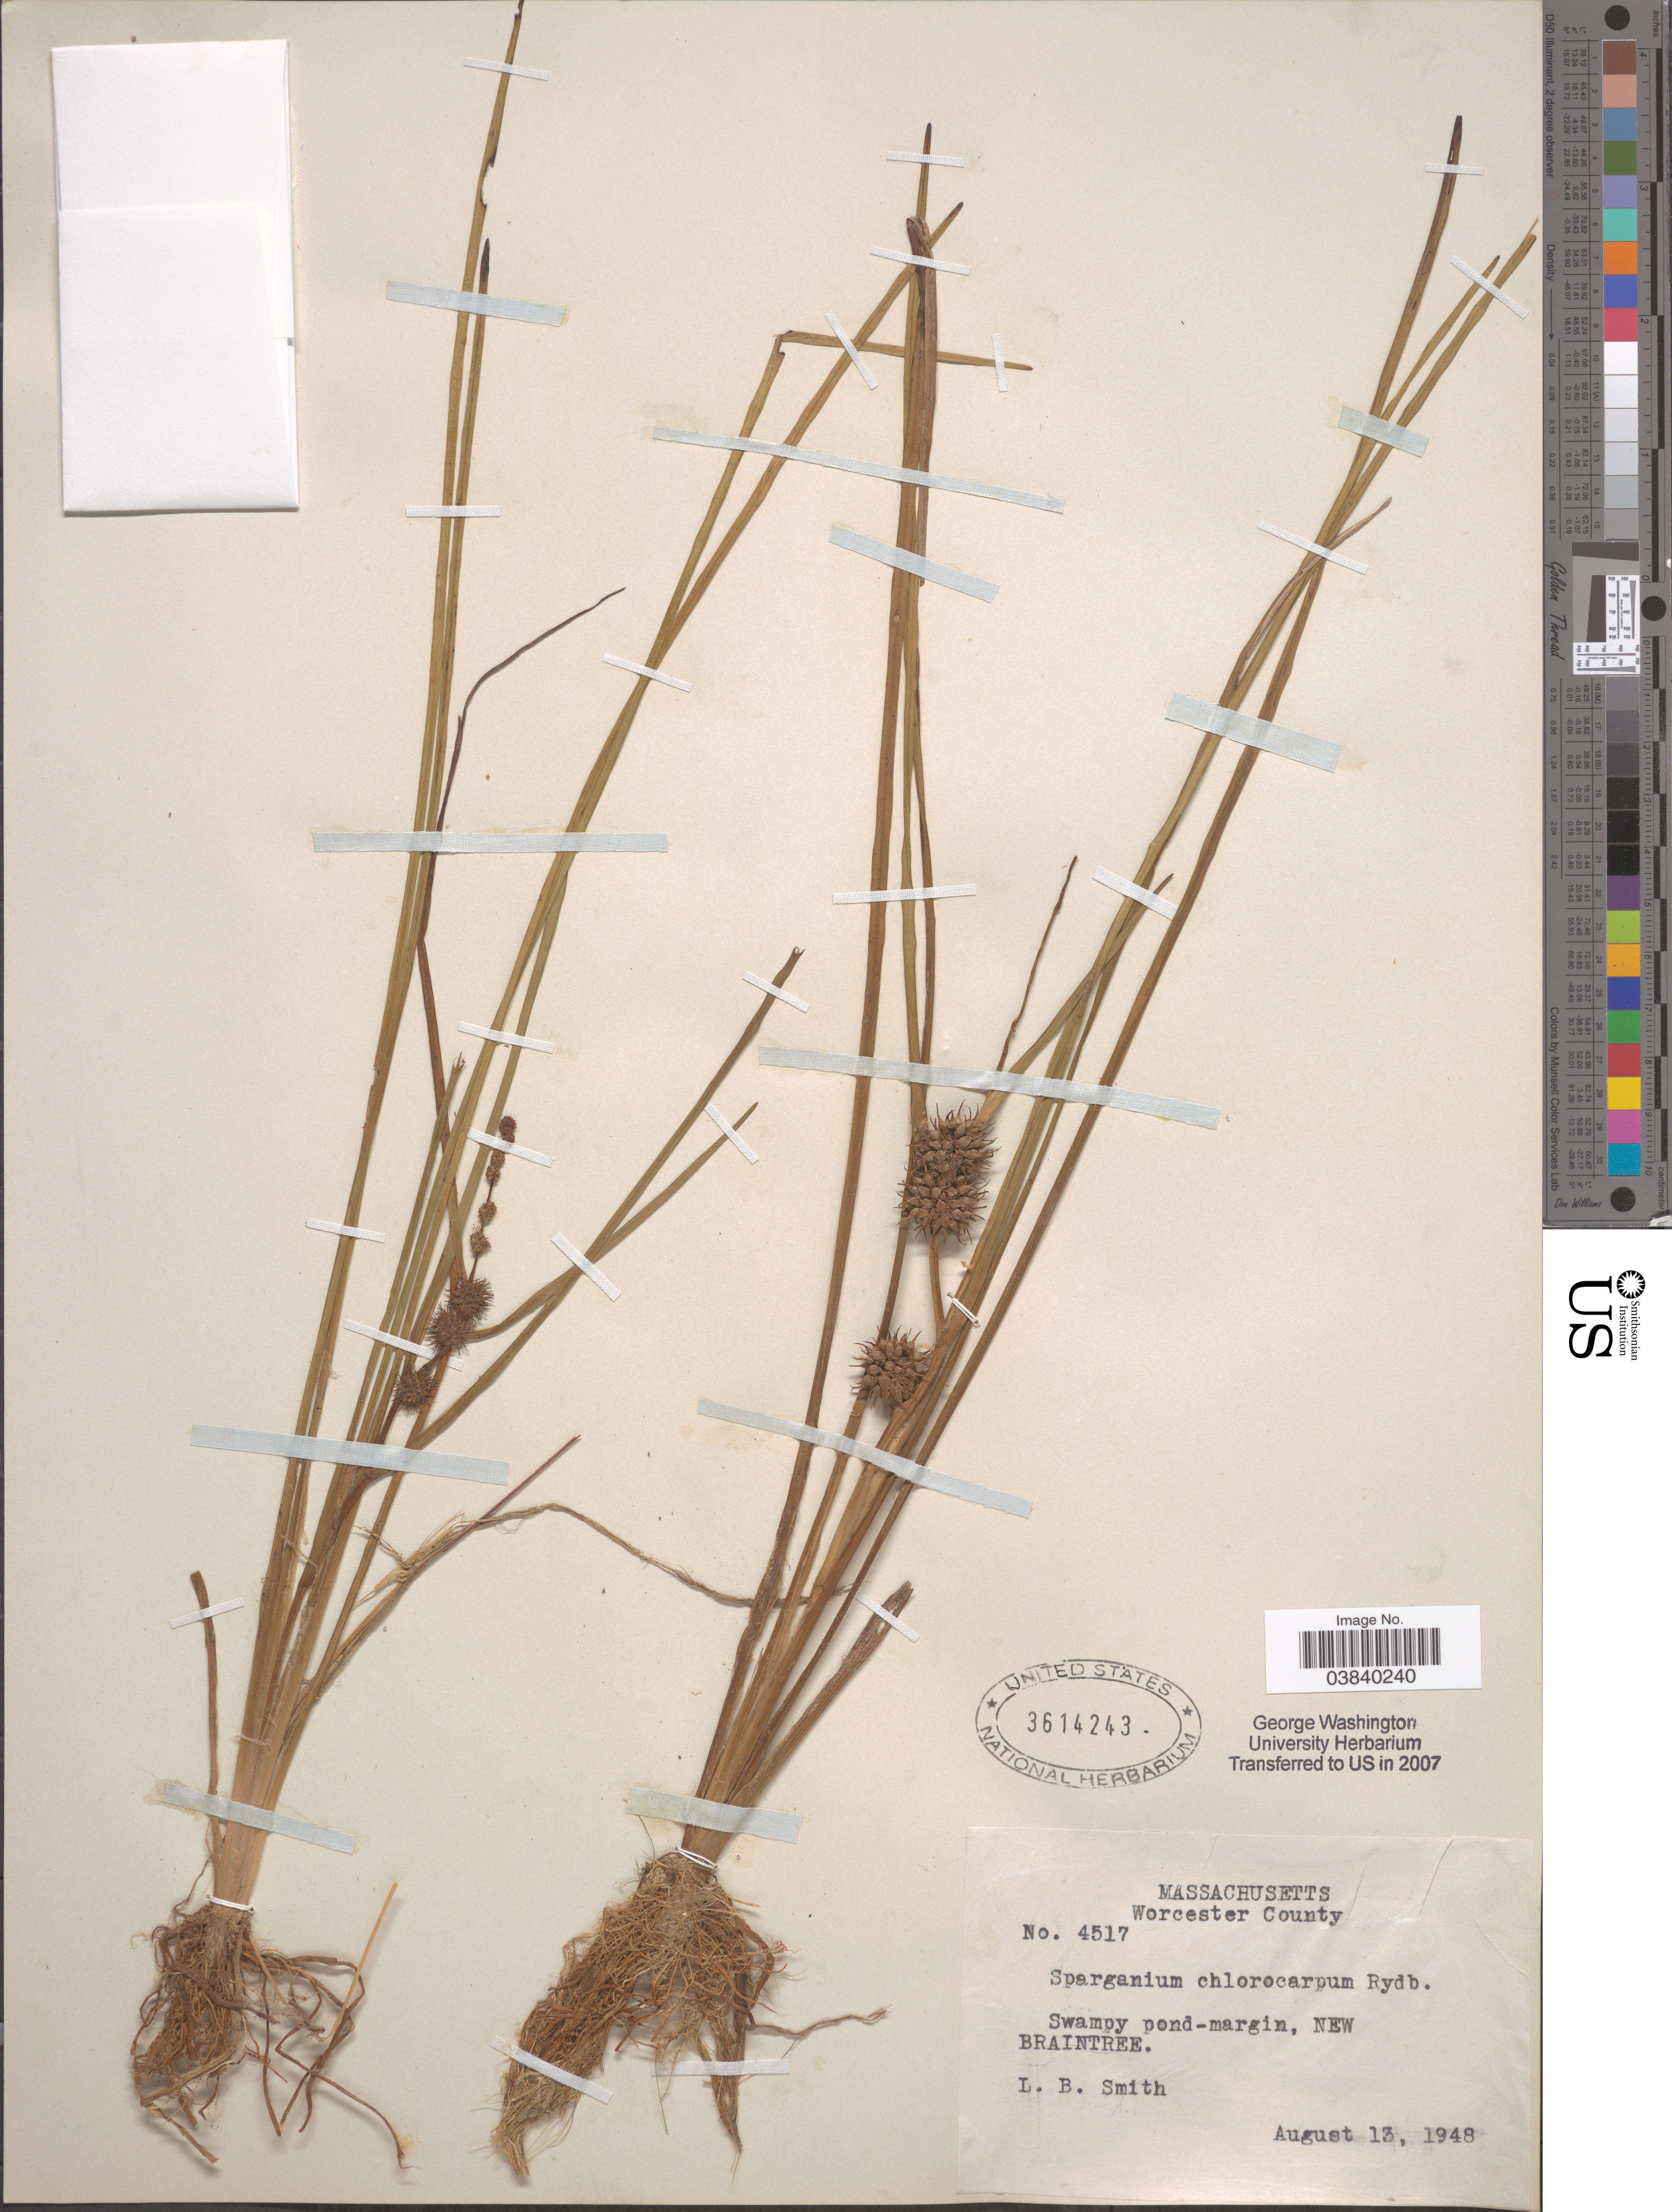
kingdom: Plantae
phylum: Tracheophyta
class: Liliopsida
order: Poales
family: Typhaceae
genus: Sparganium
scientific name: Sparganium chlorocarpum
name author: Rydb.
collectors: L. Smith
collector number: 4517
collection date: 1948-08-13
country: United States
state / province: Massachusetts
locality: Worcester County. New Braintree.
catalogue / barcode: US 3614243